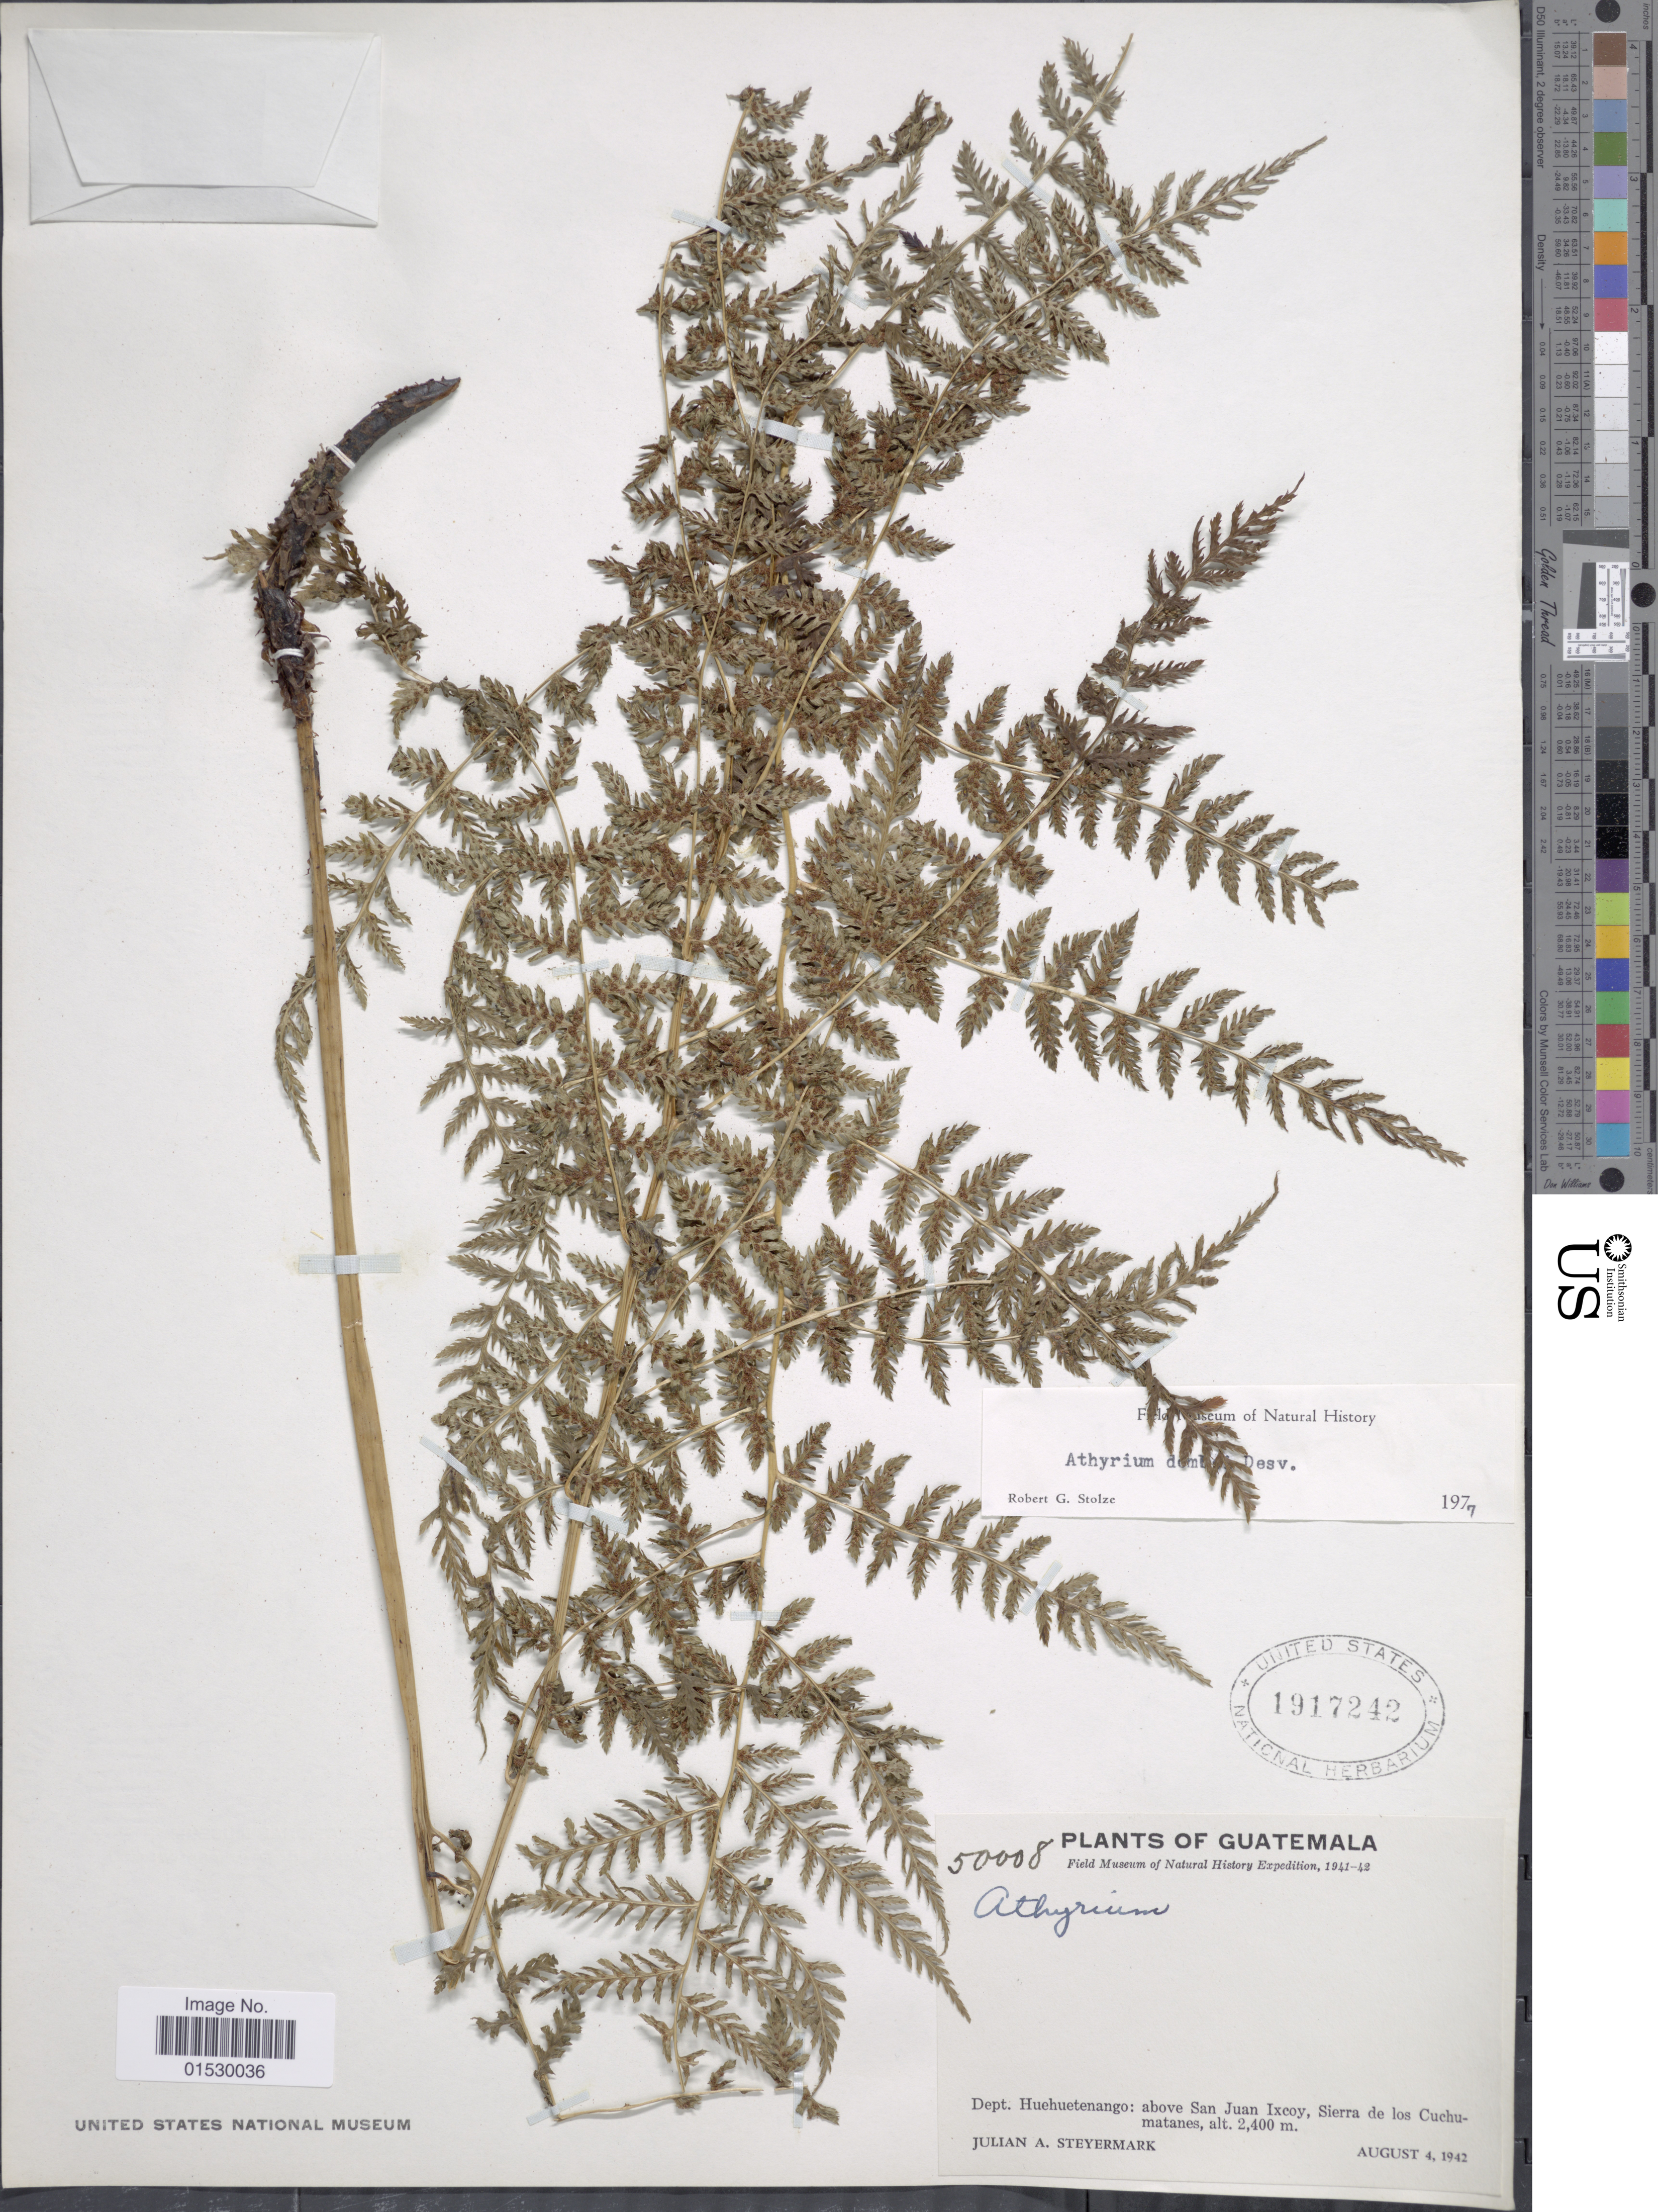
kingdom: Plantae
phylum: Tracheophyta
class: Polypodiopsida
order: Polypodiales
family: Athyriaceae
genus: Athyrium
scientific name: Athyrium dombei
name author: (Desv.) C. Chr.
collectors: J. Steyermark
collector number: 50008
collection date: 1942-08-04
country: Guatemala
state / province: Huehuetenango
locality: Above San Juan Ixcoy, Sierra de los Cuchumatanes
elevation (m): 2400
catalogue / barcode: US 1917242